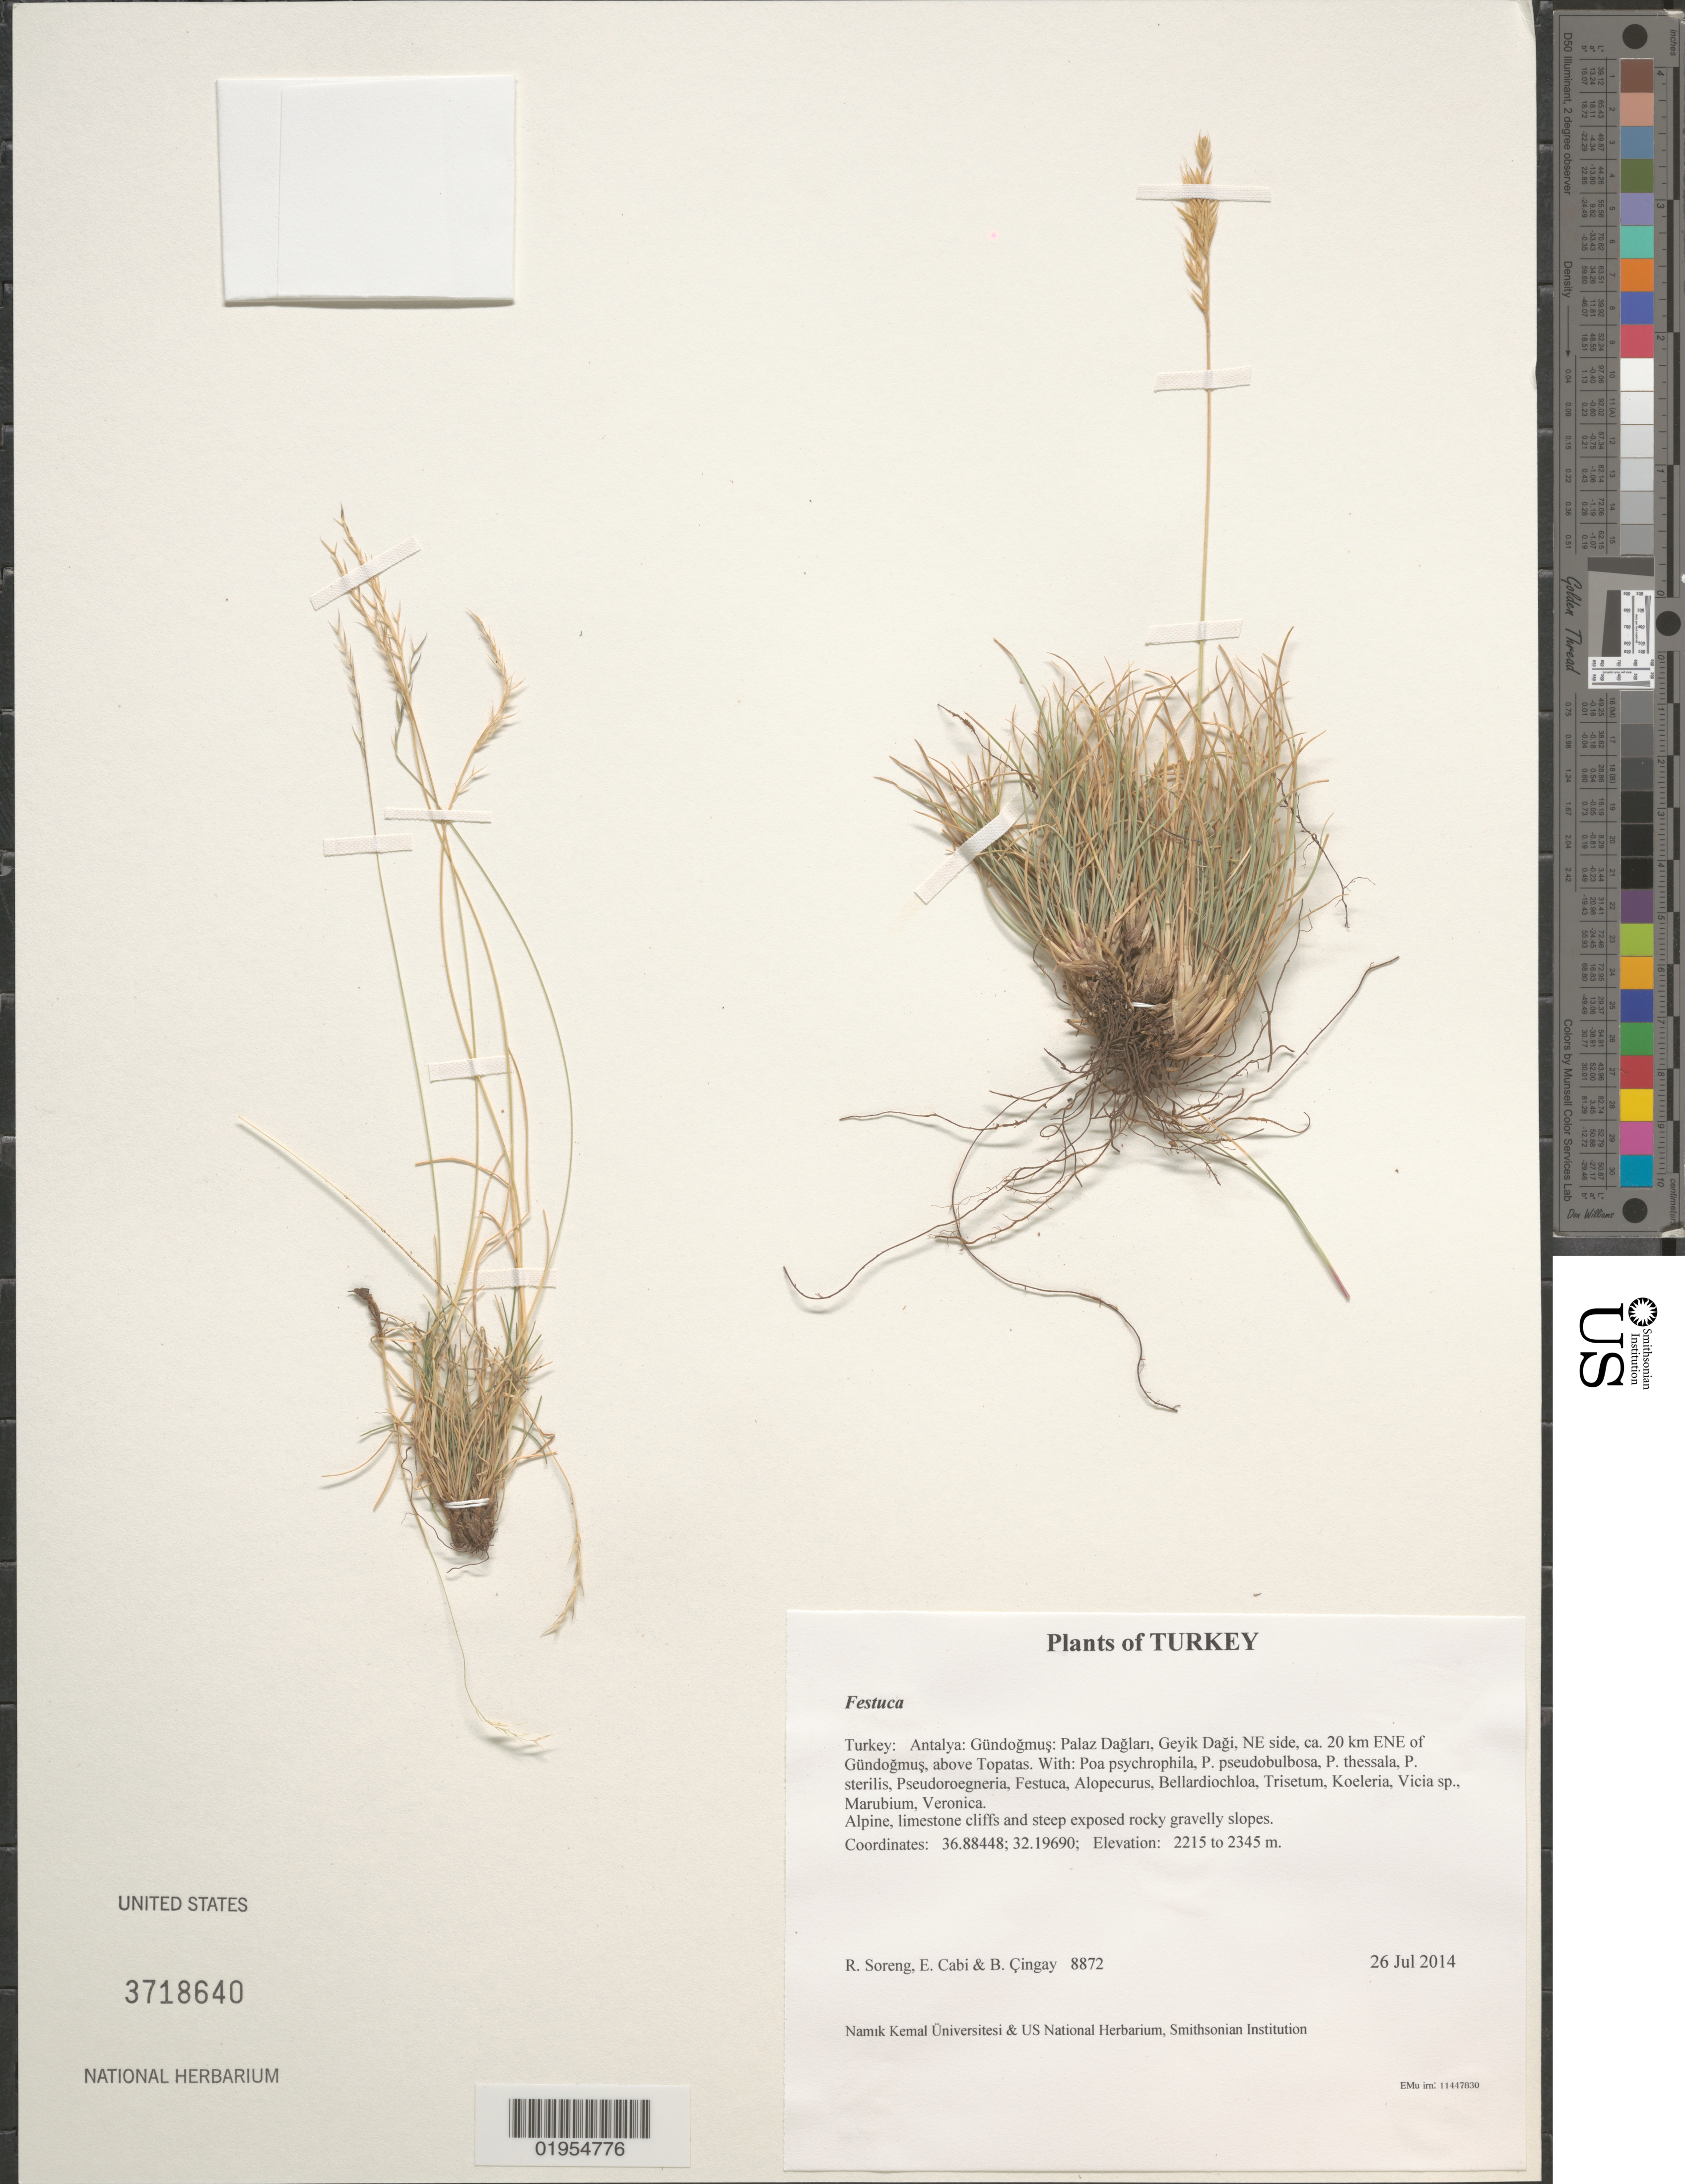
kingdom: Plantae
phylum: Tracheophyta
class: Liliopsida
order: Poales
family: Poaceae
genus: Festuca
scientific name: Festuca sp.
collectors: R. J. Soreng, E. Cabi & B. Çıngay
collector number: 8872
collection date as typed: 26 Jul 2014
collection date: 2014-07-26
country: Turkey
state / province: Antalya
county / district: Gündogmus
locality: Palaz Daglari, Geyik Dagi, NE side, ca. 20 km ENE of Gündogmus, above Topatas.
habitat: Alpine, limestone cliffs and steep exposed rocky gravelly slopes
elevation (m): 2215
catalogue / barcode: US 3718640